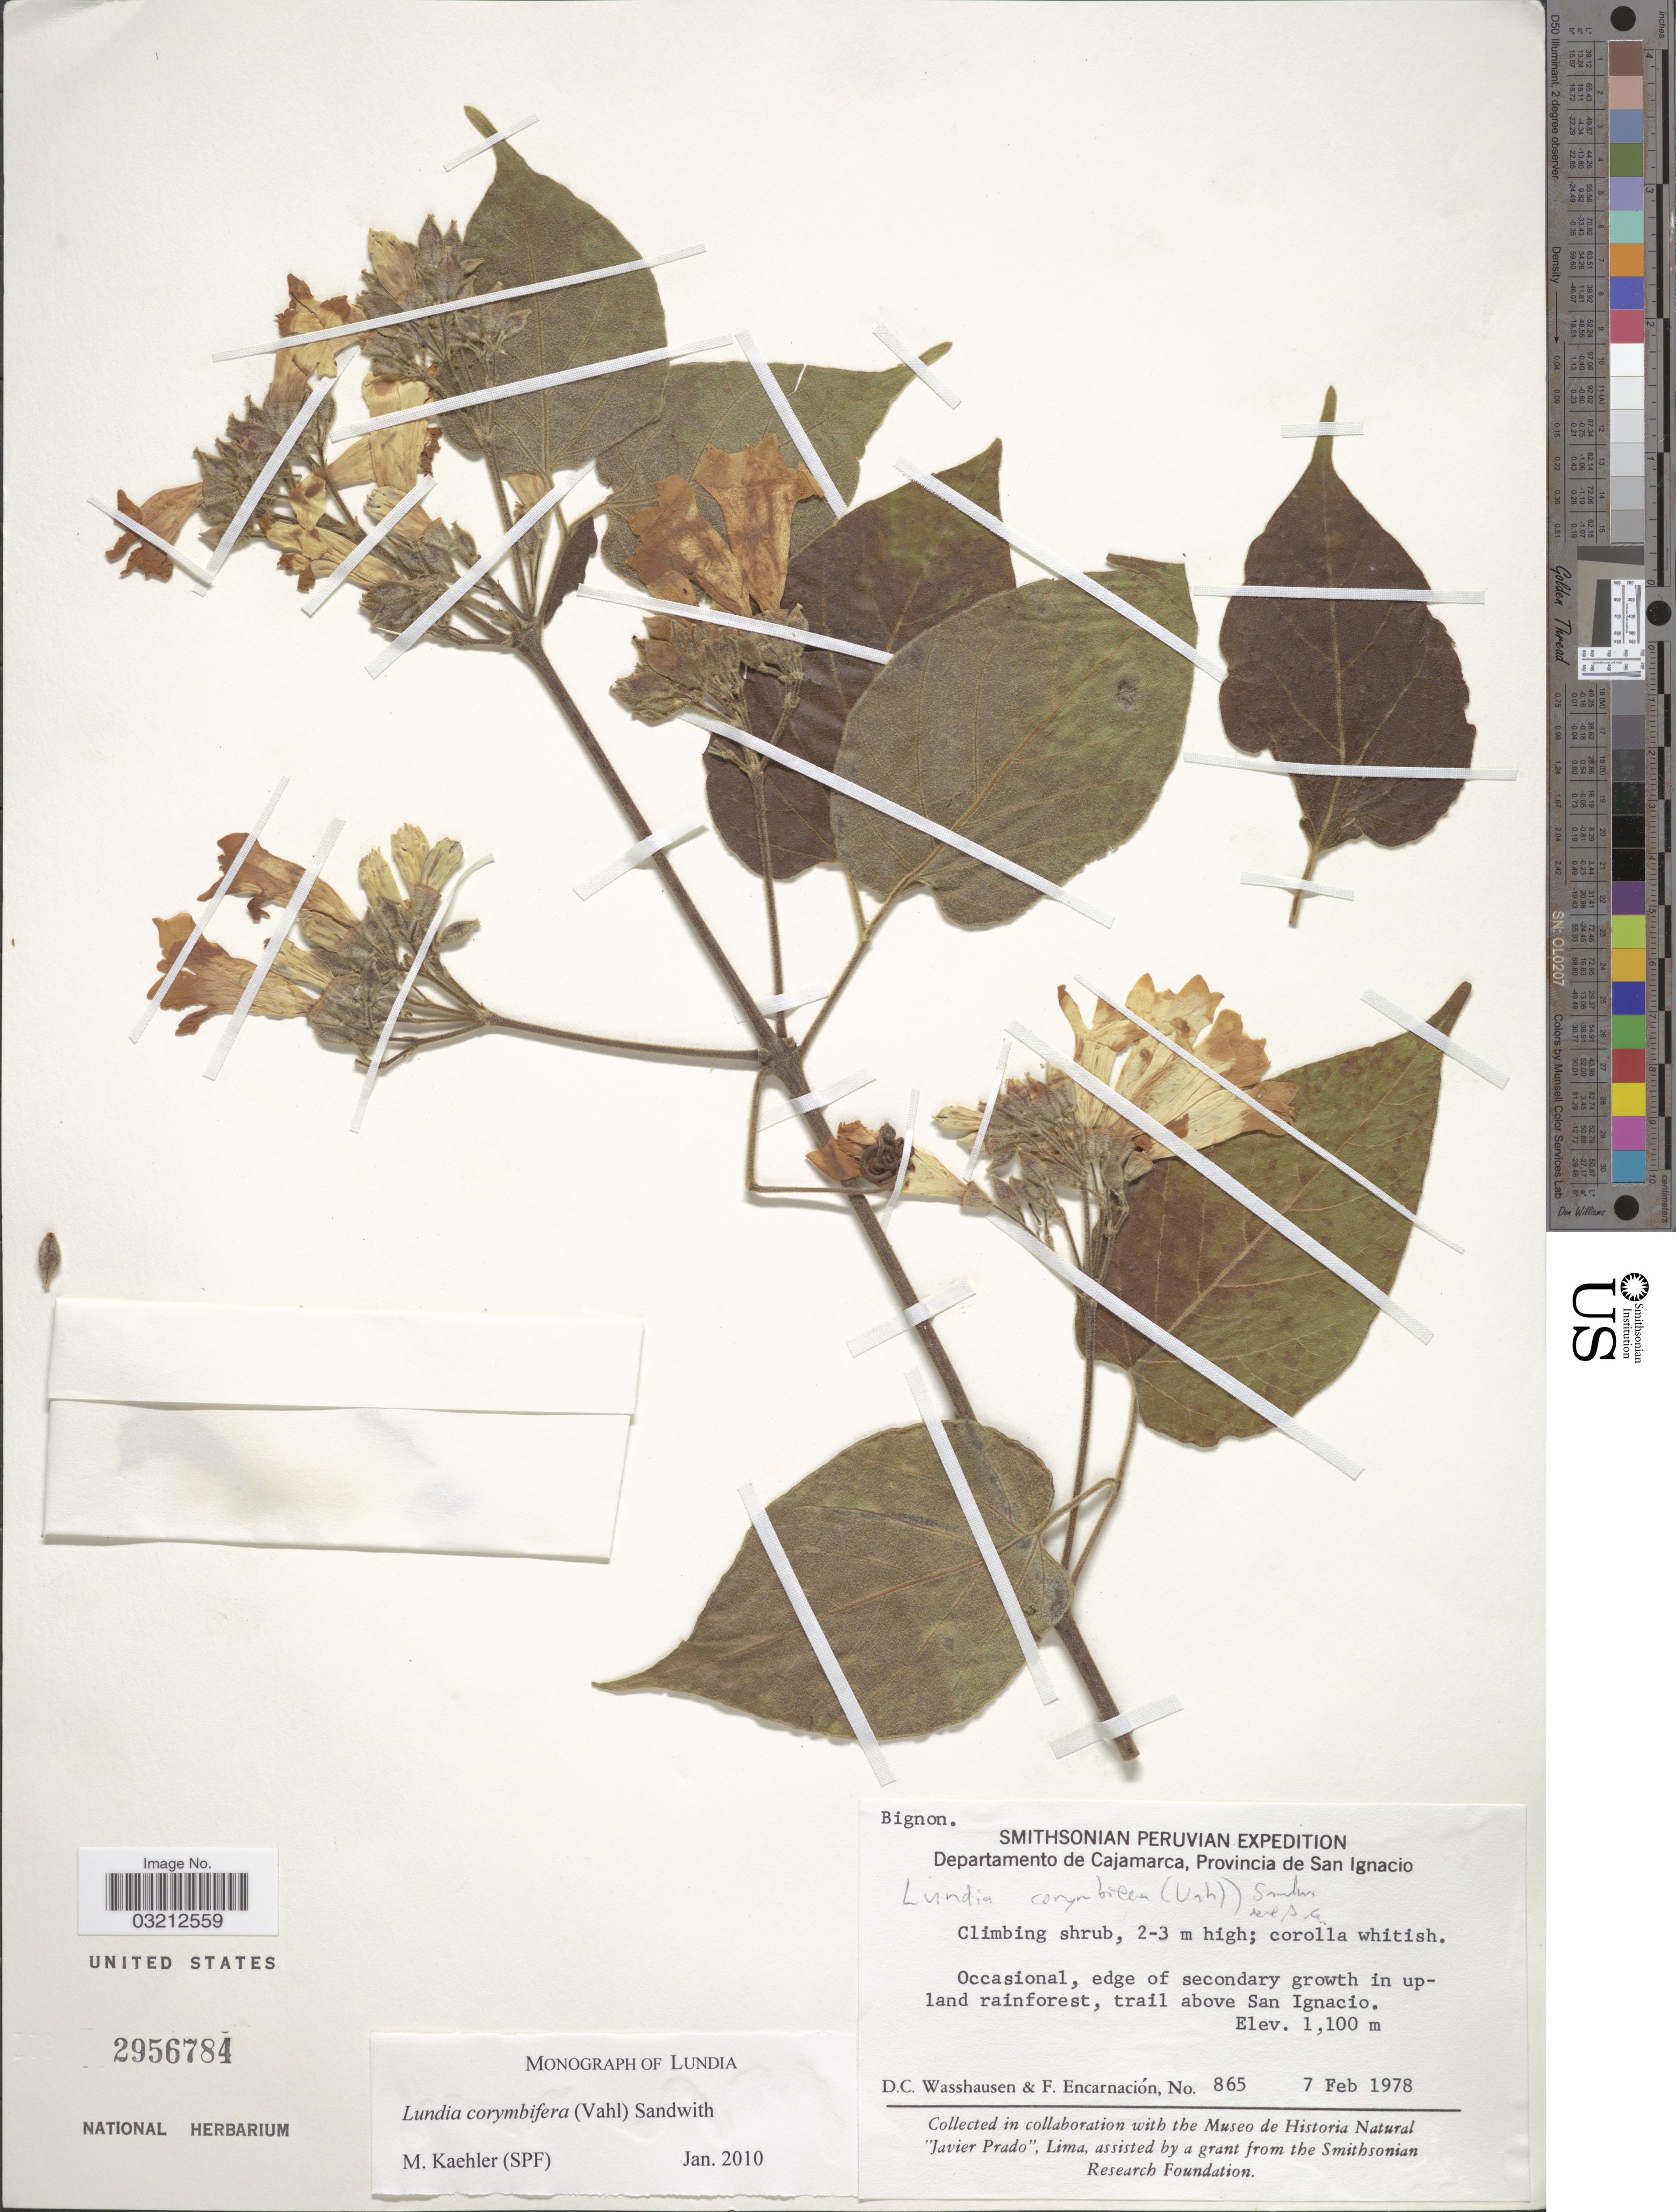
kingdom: Plantae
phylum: Tracheophyta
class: Magnoliopsida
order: Lamiales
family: Bignoniaceae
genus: Lundia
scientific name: Lundia corymbifera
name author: (Vahl) Sandwith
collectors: D. C. Wasshausen & F. Encarnación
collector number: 865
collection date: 1978-02-07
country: Peru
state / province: Cajamarca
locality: Departamento de Cajamarca, Provincia de San Ignacio. Edge of secondary growth in upland rainforest, trail above San Ignacio.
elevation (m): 1100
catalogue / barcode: US 2956784